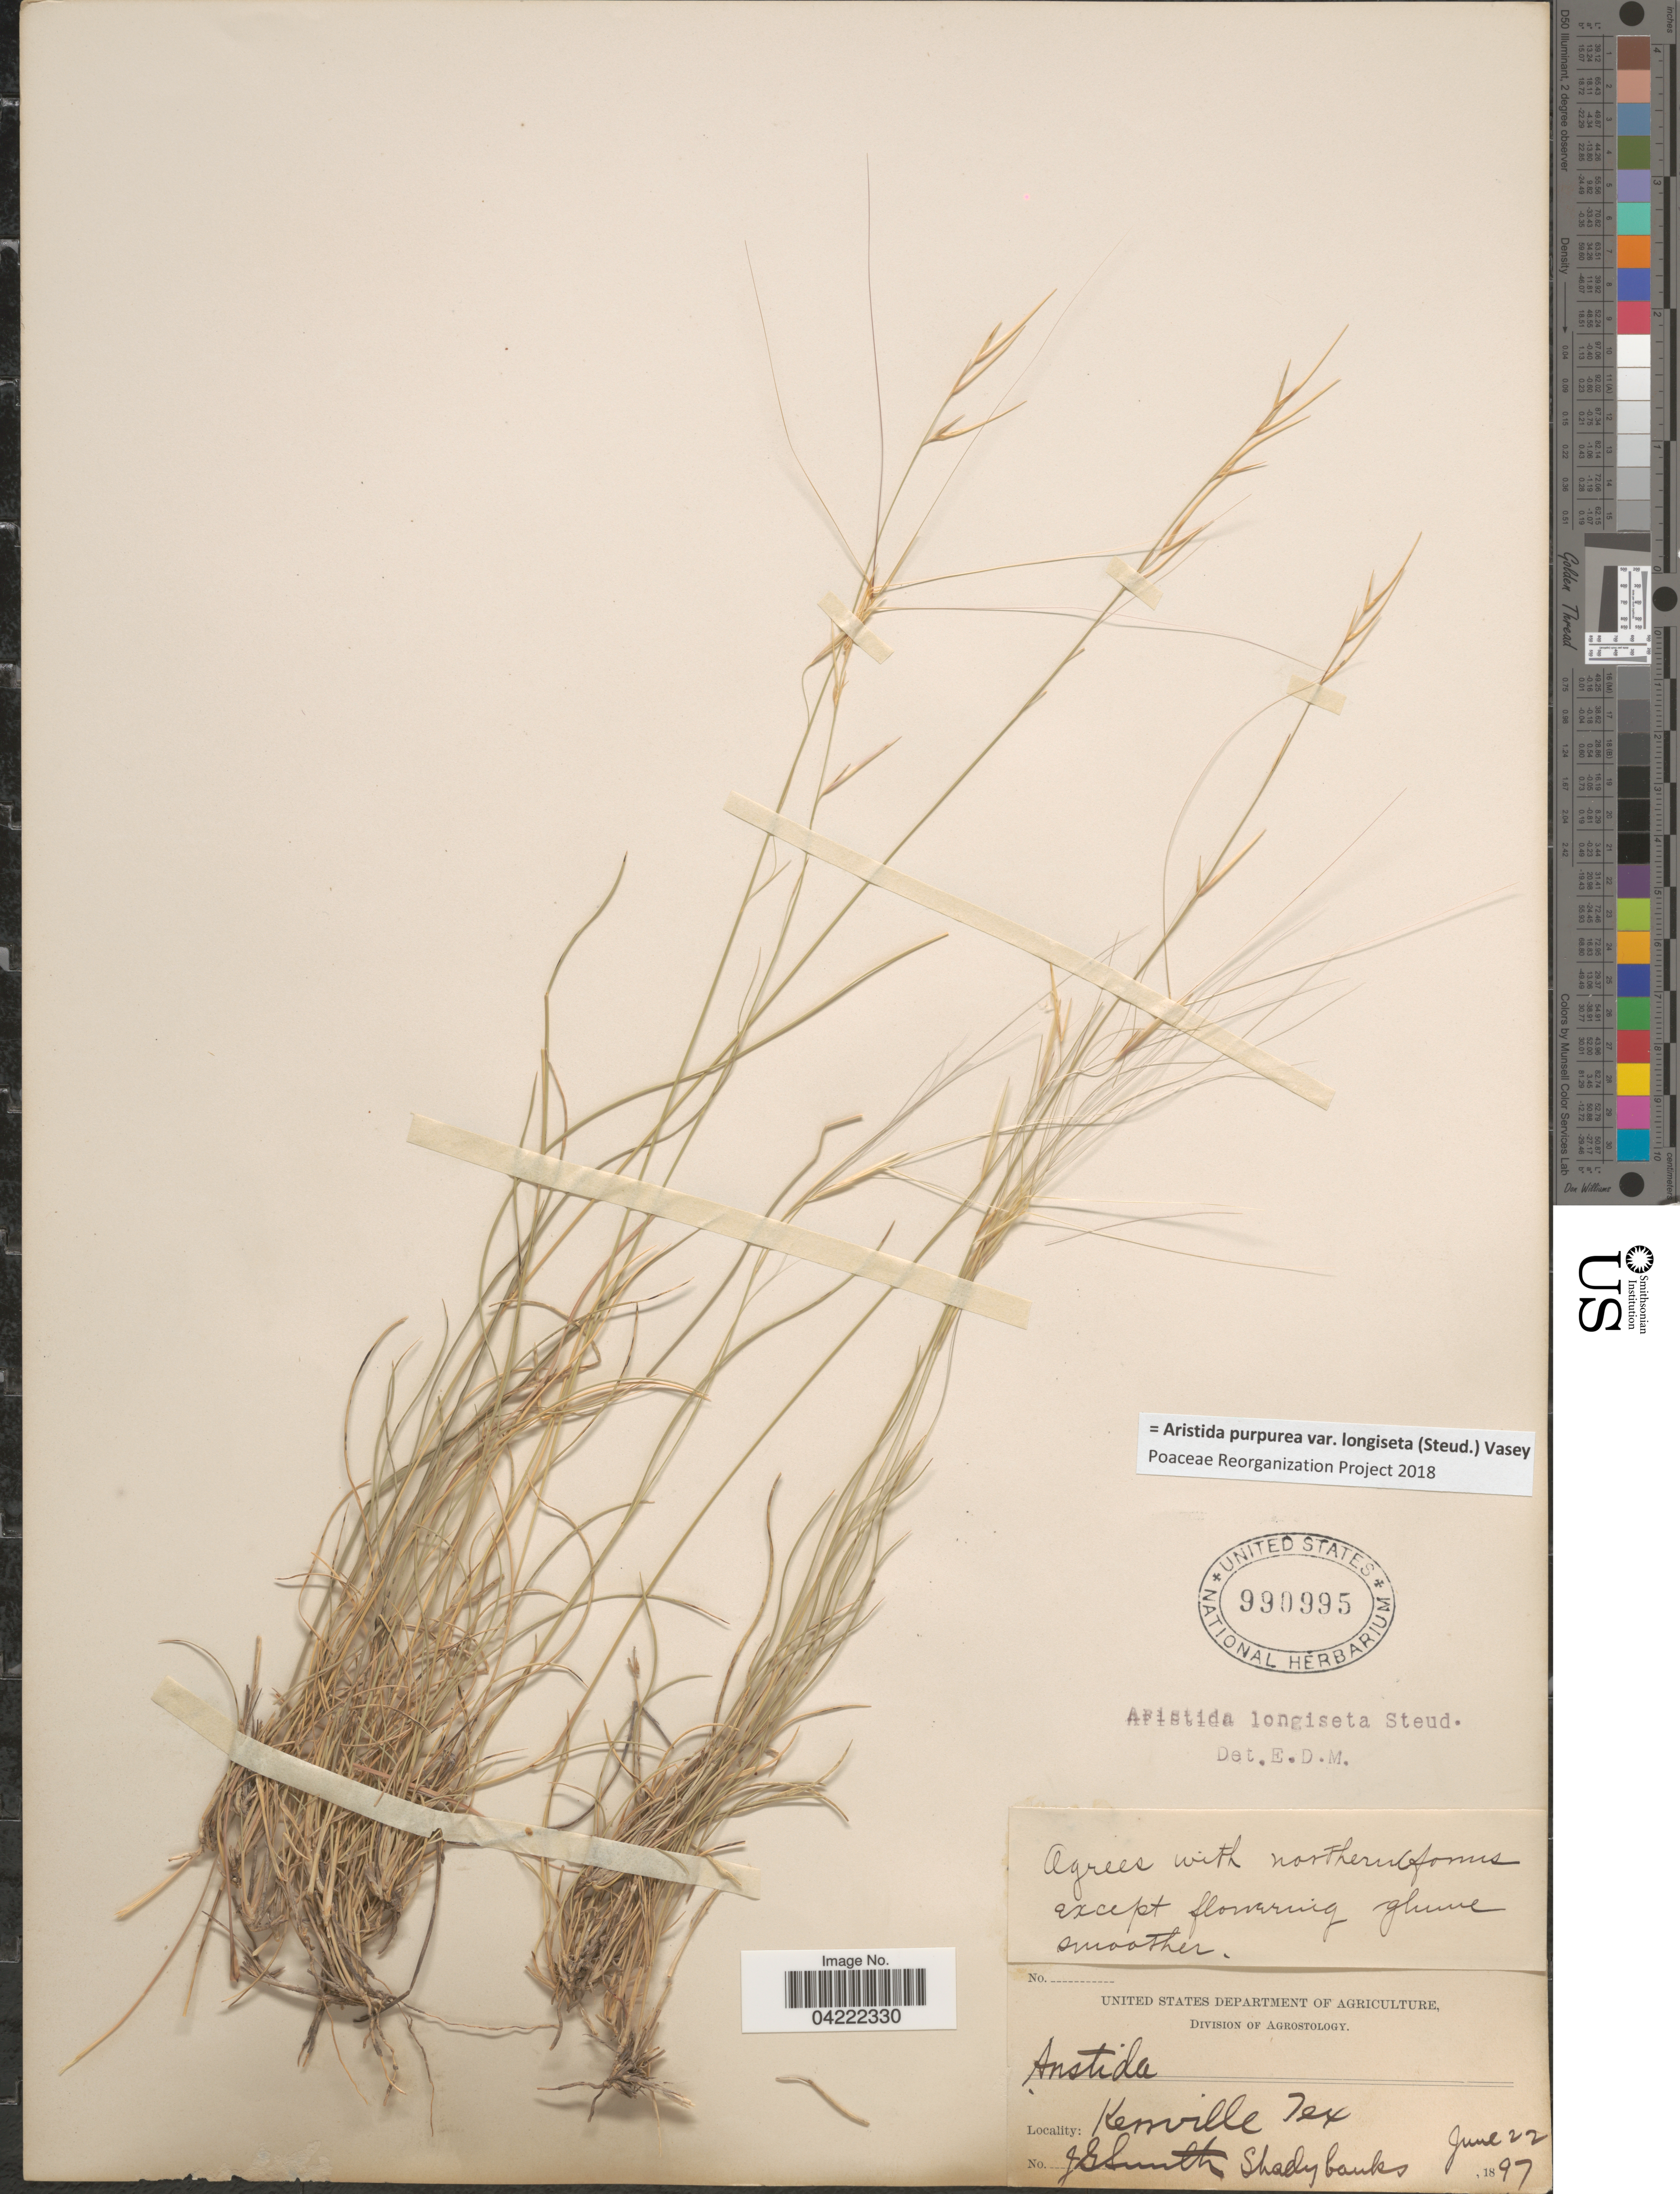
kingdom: Plantae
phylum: Tracheophyta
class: Liliopsida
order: Poales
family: Poaceae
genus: Aristida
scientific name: Aristida purpurea var. longiseta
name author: (Steud.) Vasey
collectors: J. G. Smith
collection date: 1897-06-22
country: United States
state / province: Texas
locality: Kernville.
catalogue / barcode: US 990995